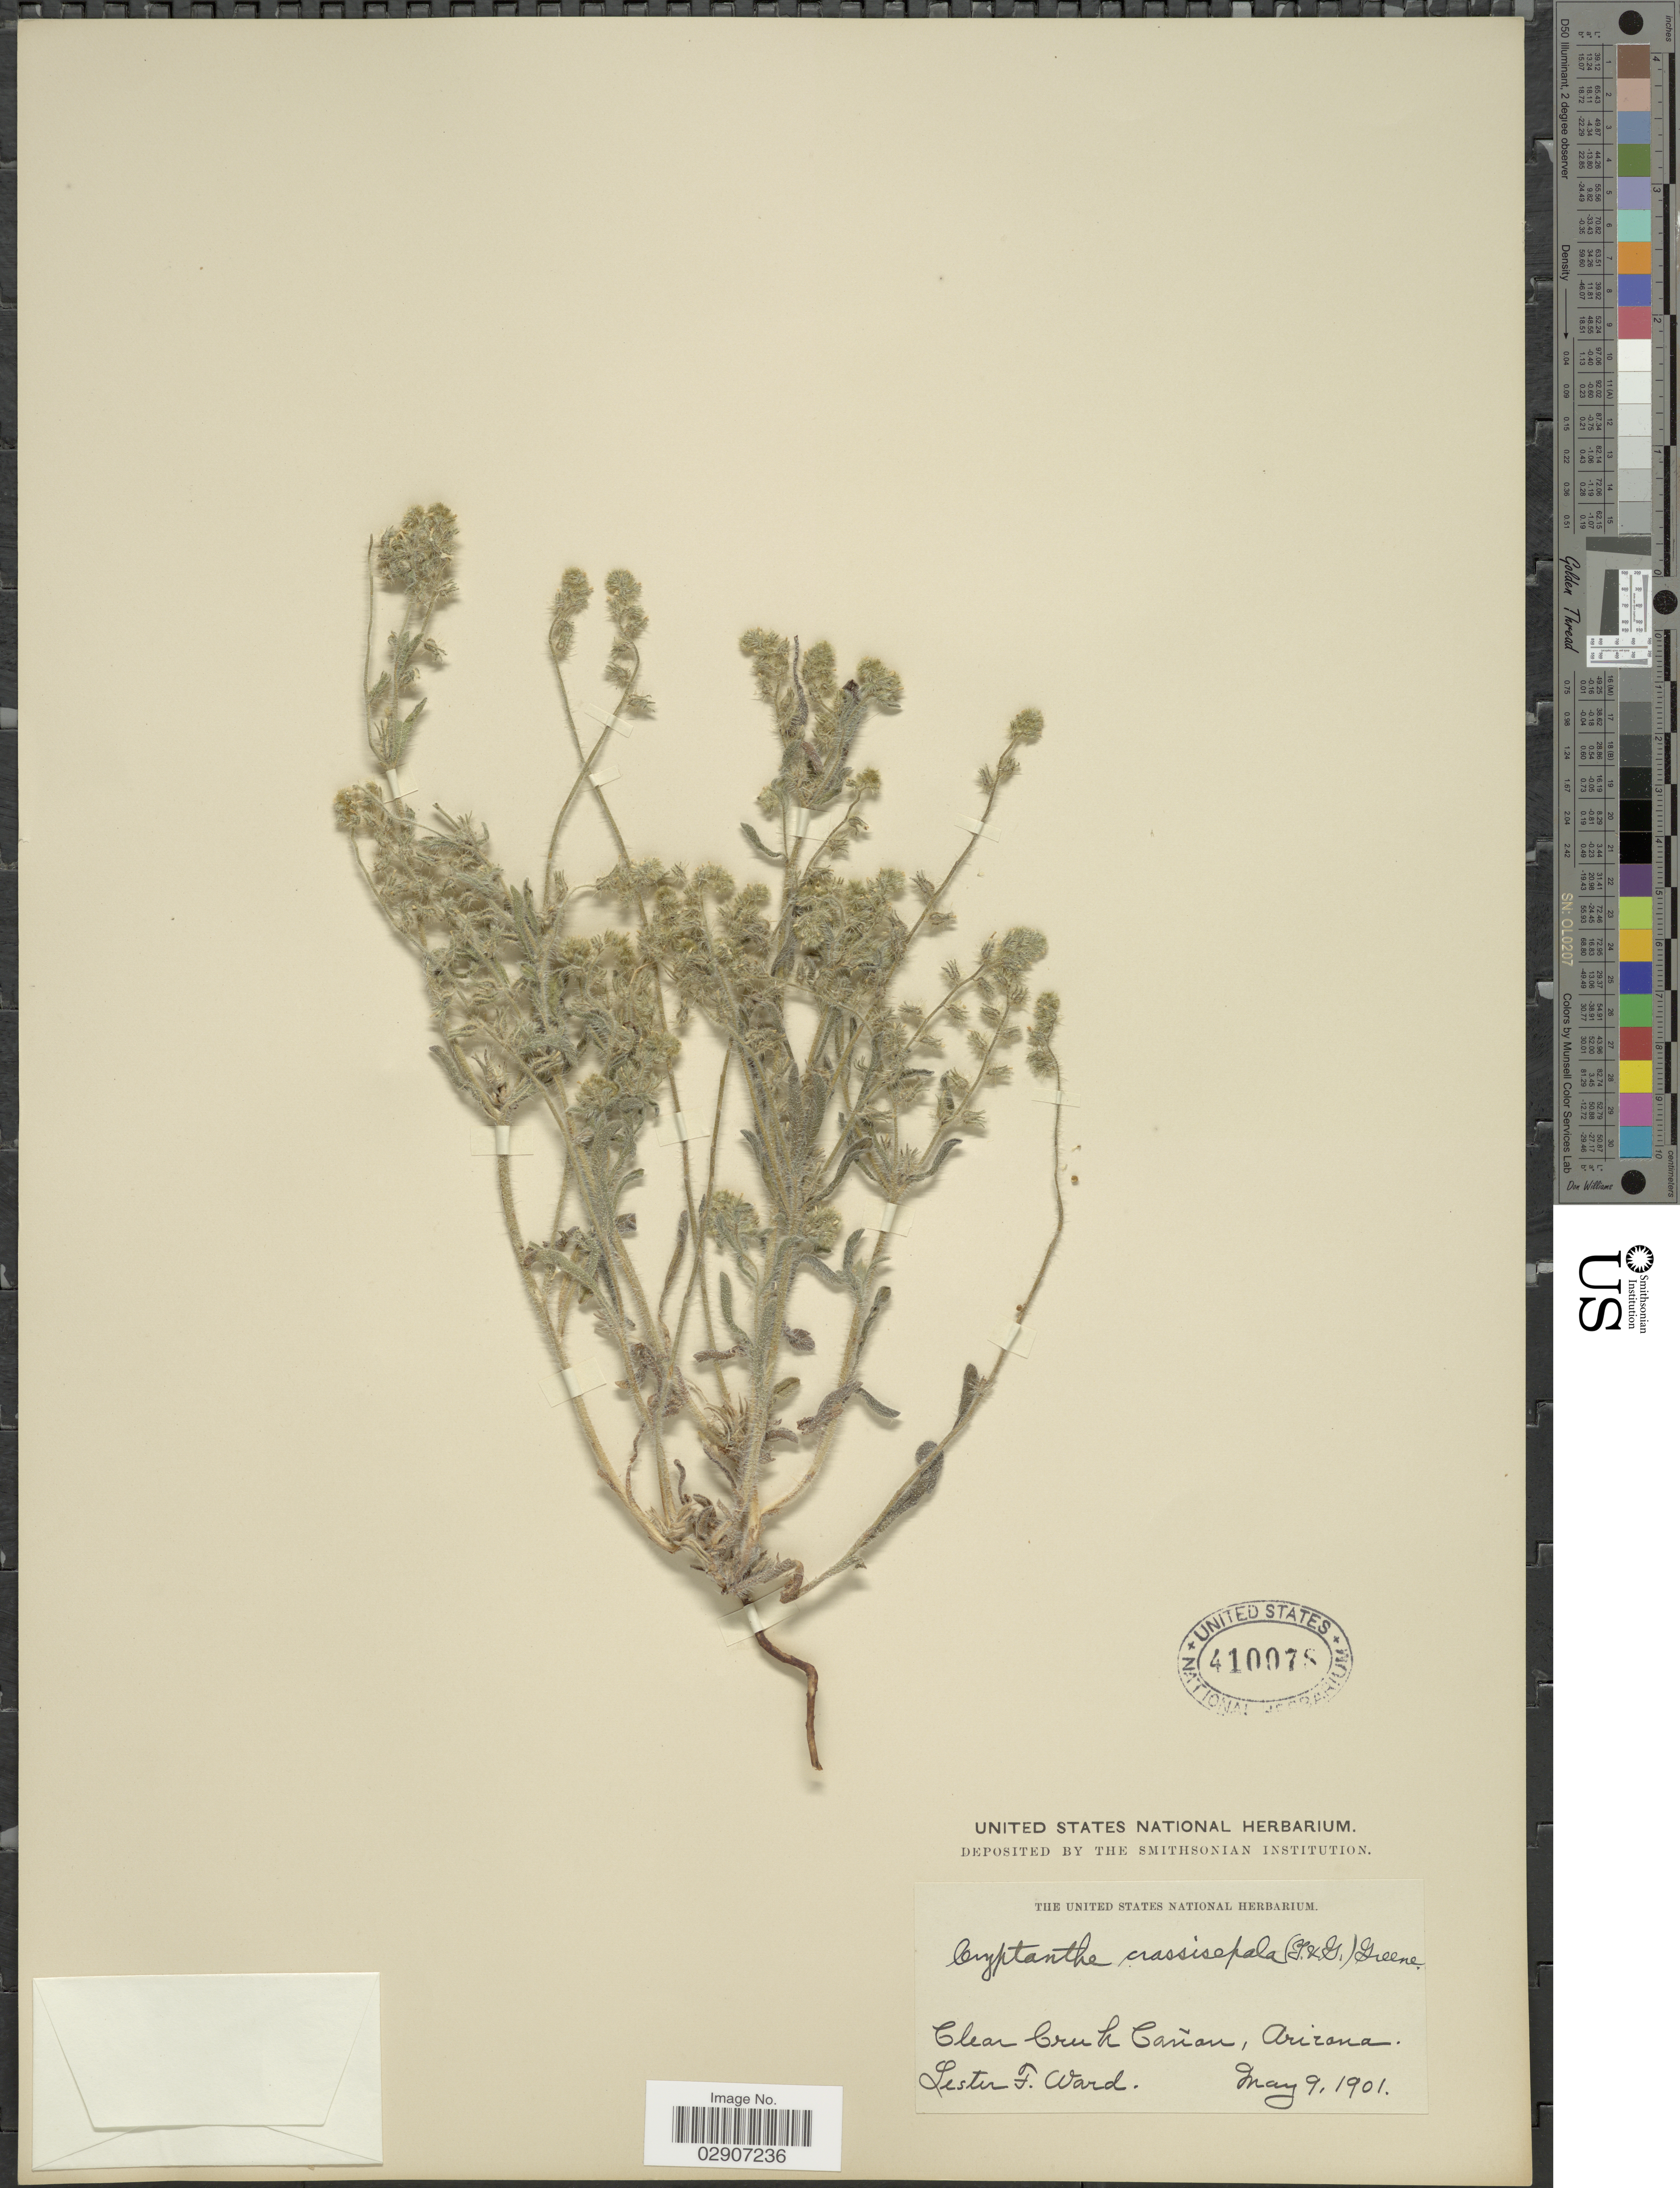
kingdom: Plantae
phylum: Tracheophyta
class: Magnoliopsida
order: Boraginales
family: Boraginaceae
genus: Cryptantha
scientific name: Cryptantha crassisepala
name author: (Torr. & A. Gray) Greene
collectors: L. F. Ward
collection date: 1901-05-09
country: United States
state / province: Arizona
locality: Clear Creek Cañon.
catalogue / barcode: US 410078